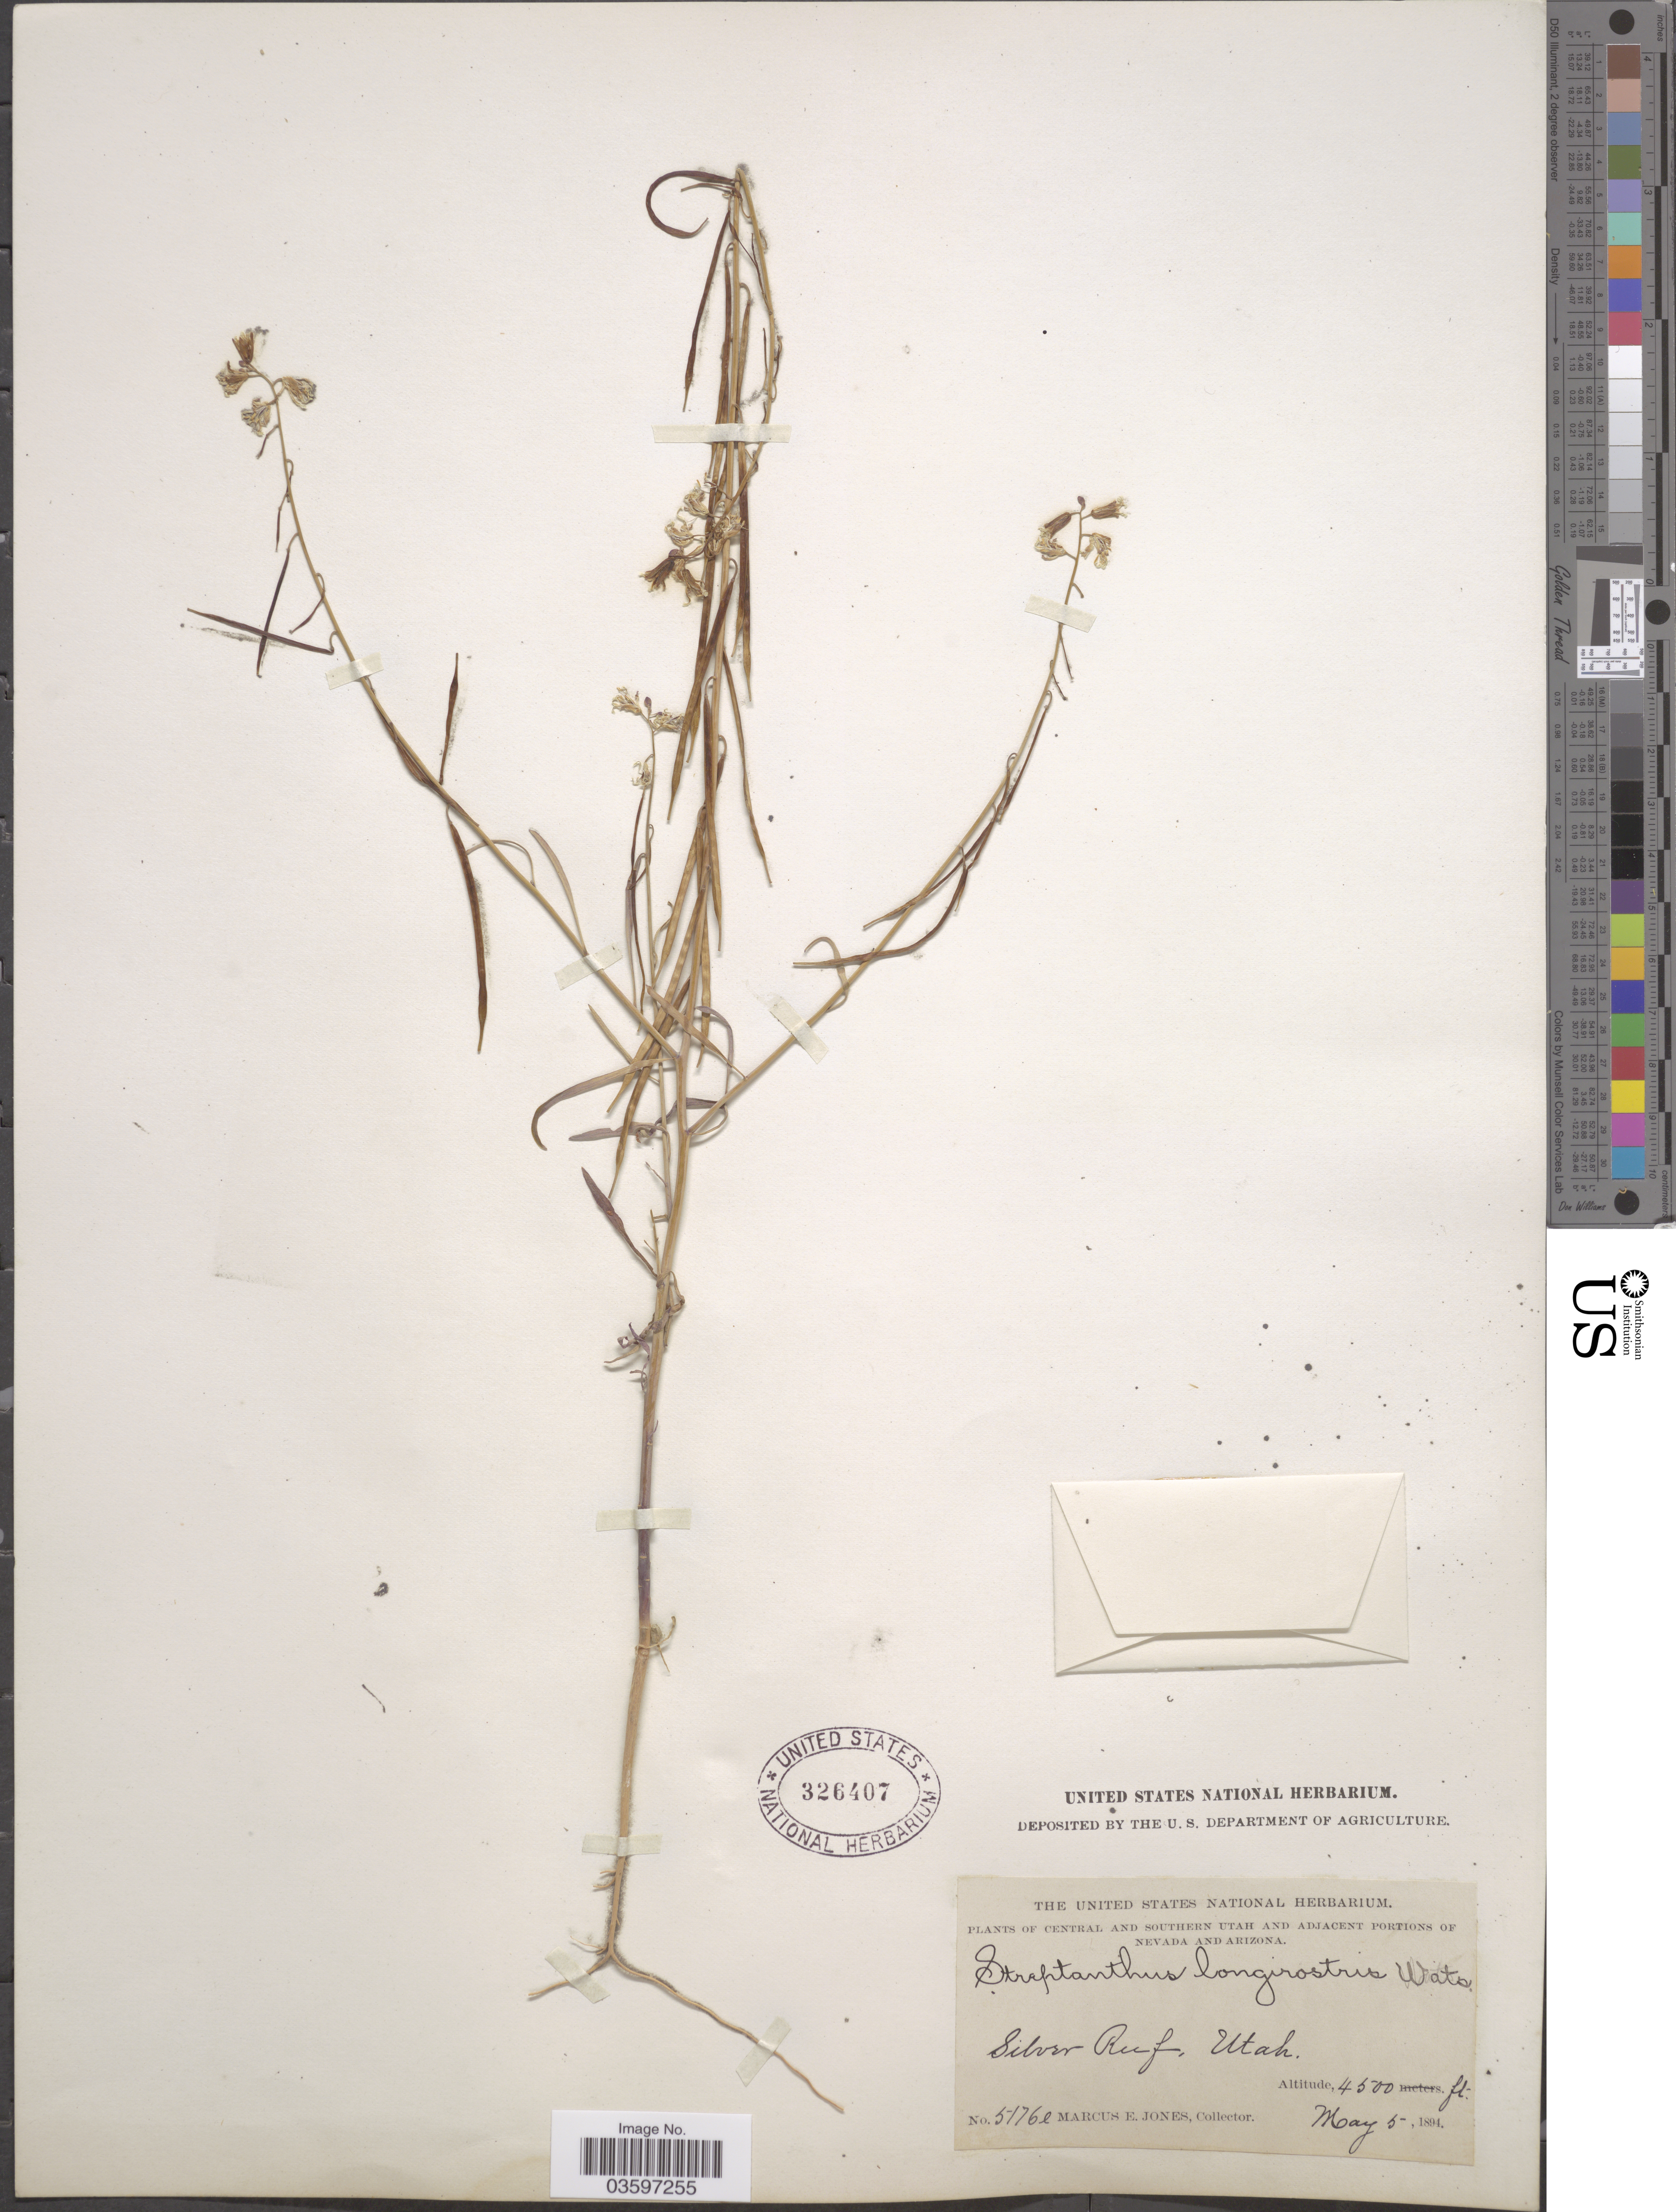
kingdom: Plantae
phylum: Tracheophyta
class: Magnoliopsida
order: Brassicales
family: Brassicaceae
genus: Streptanthella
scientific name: Streptanthella longirostris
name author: (S. Watson) Rydb.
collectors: M. E. Jones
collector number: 5176e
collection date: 1894-05-05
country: United States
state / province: Utah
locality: Central and southern Utah. Silver Reef.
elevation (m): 1372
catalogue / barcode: US 326407